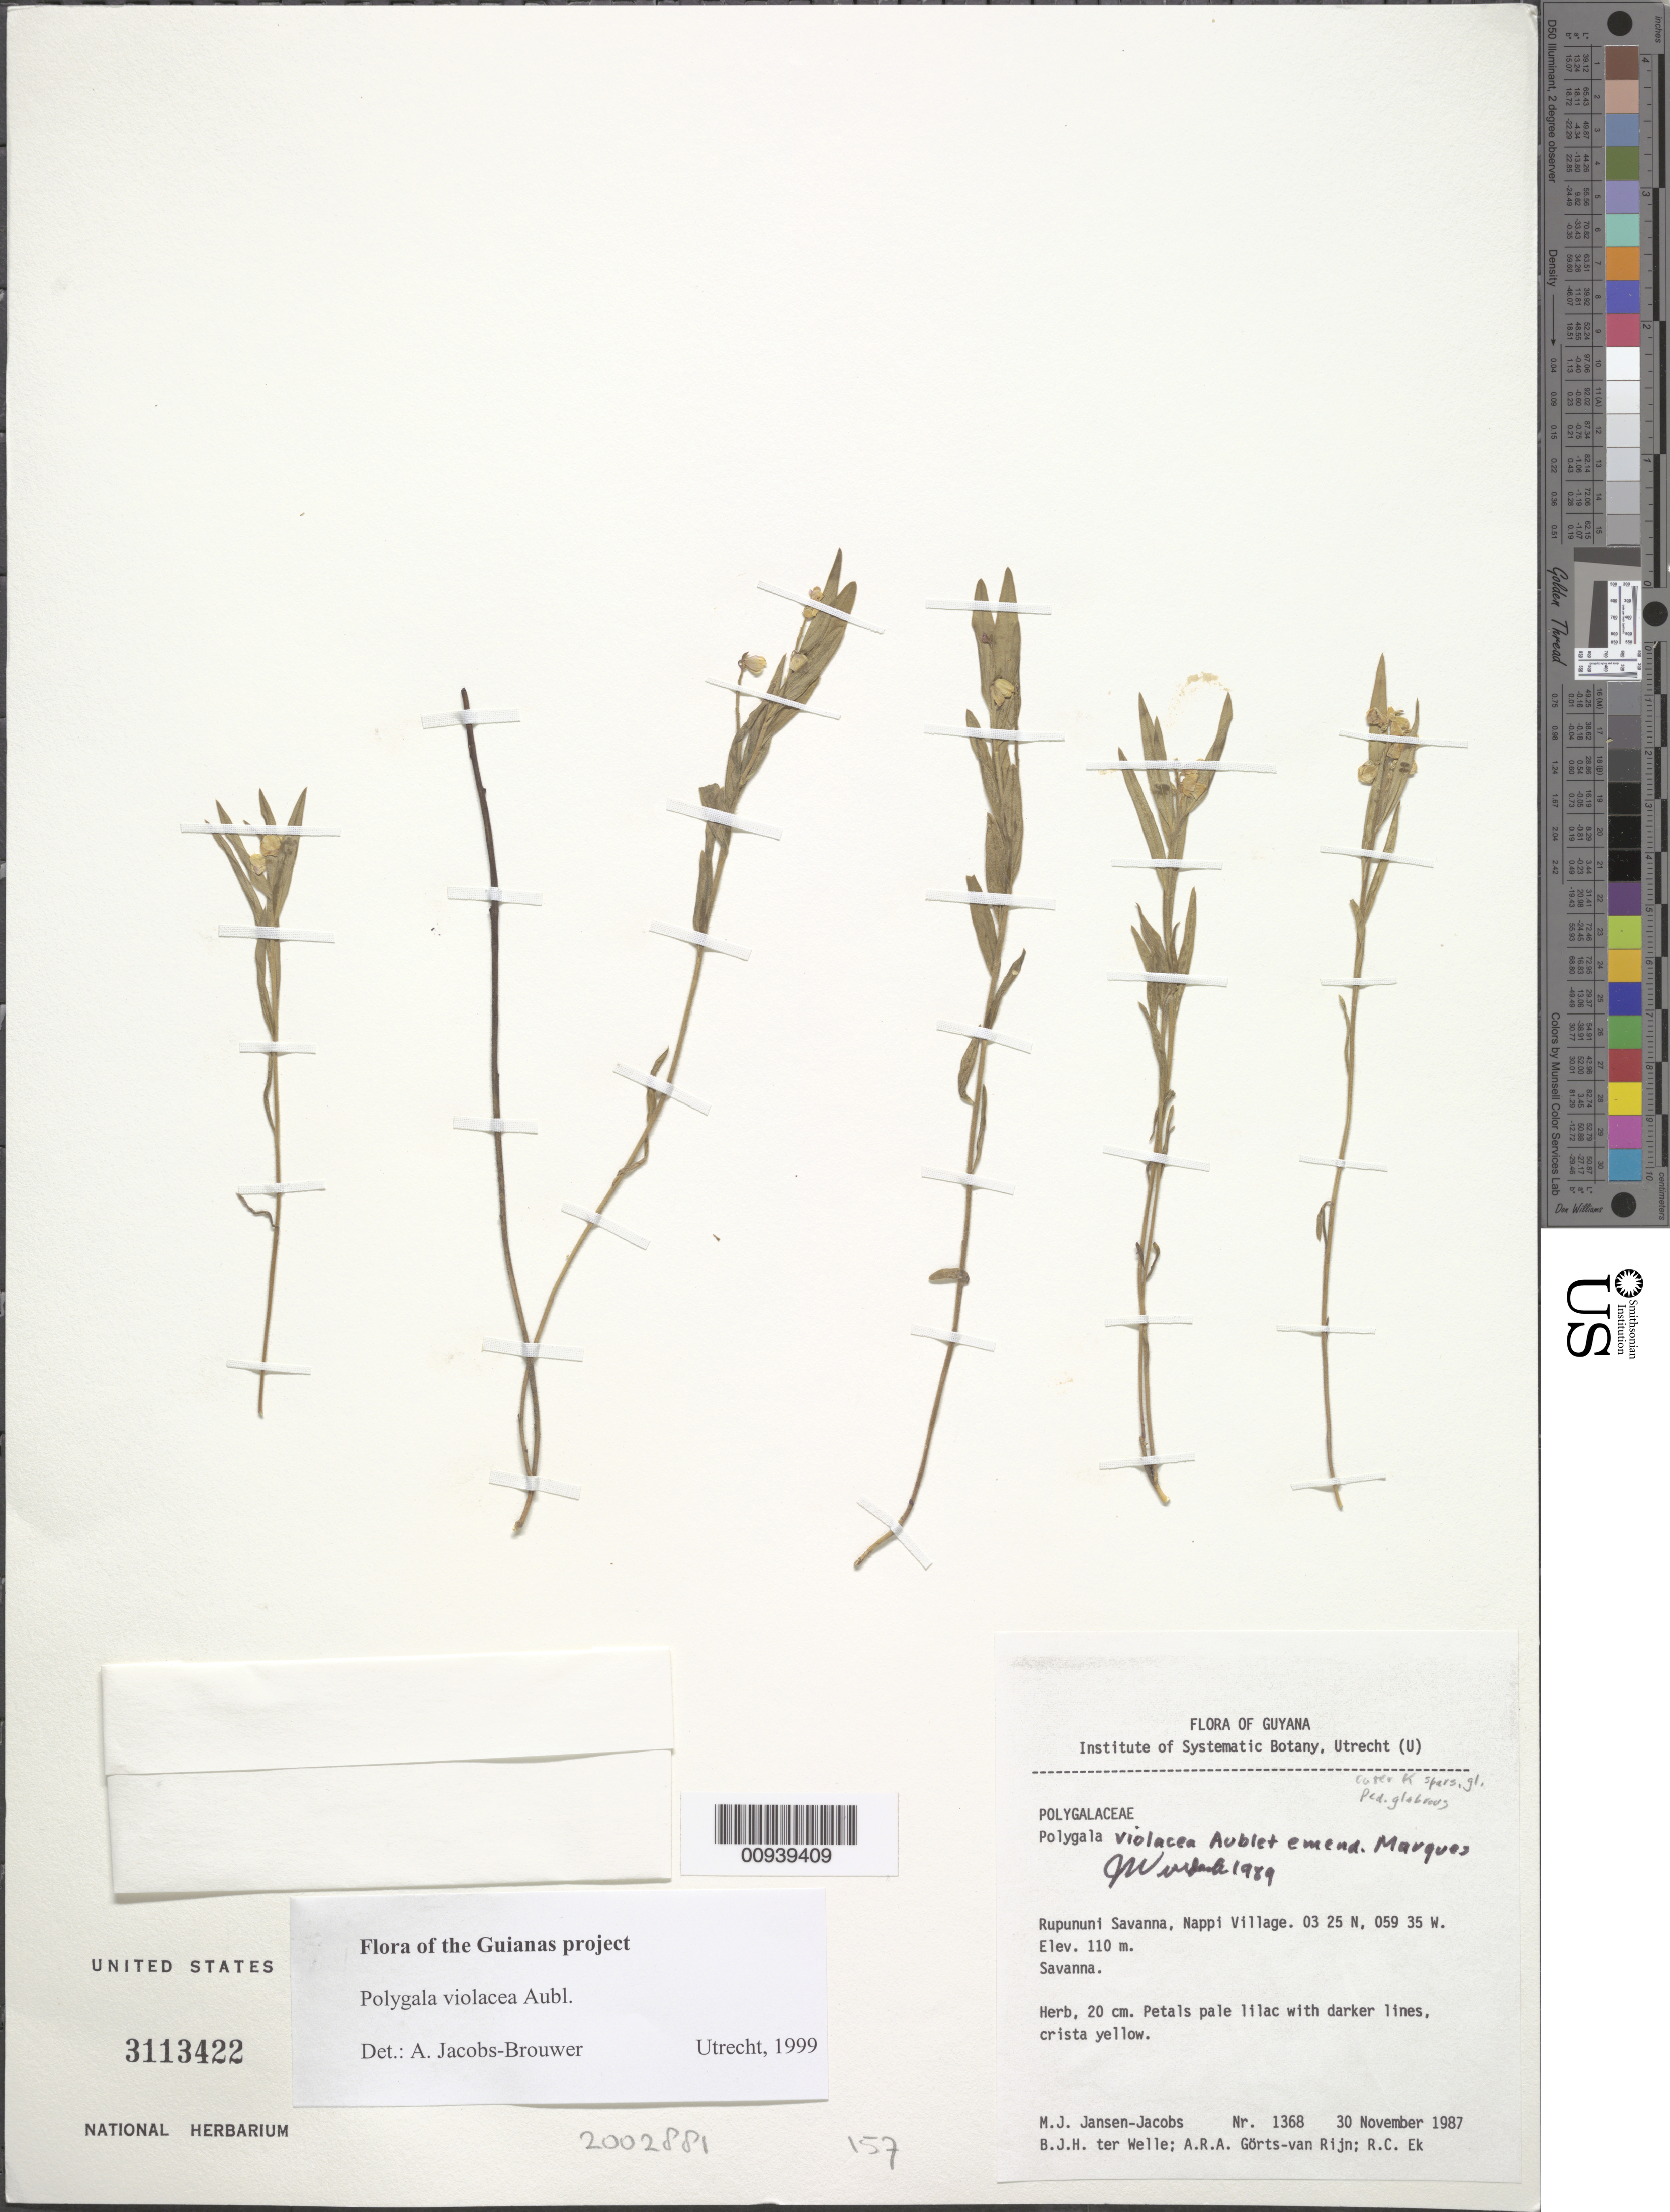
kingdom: Plantae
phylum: Tracheophyta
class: Magnoliopsida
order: Fabales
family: Polygalaceae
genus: Asemeia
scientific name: Asemeia violacea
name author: (Aubl.) J.F.B. Pastore & J.R. Abbott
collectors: M. J. Jansen-Jacobs, B. Welle, A. .R. A. Görts-van Rijn & R. C. Ek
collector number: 1368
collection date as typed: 30-Nov-87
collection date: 1987-11-30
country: Guyana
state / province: U. Takutu-U. Essequibo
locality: Nappi Village, Rupununi Savanna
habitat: Savanna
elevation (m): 110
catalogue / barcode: US 3113422